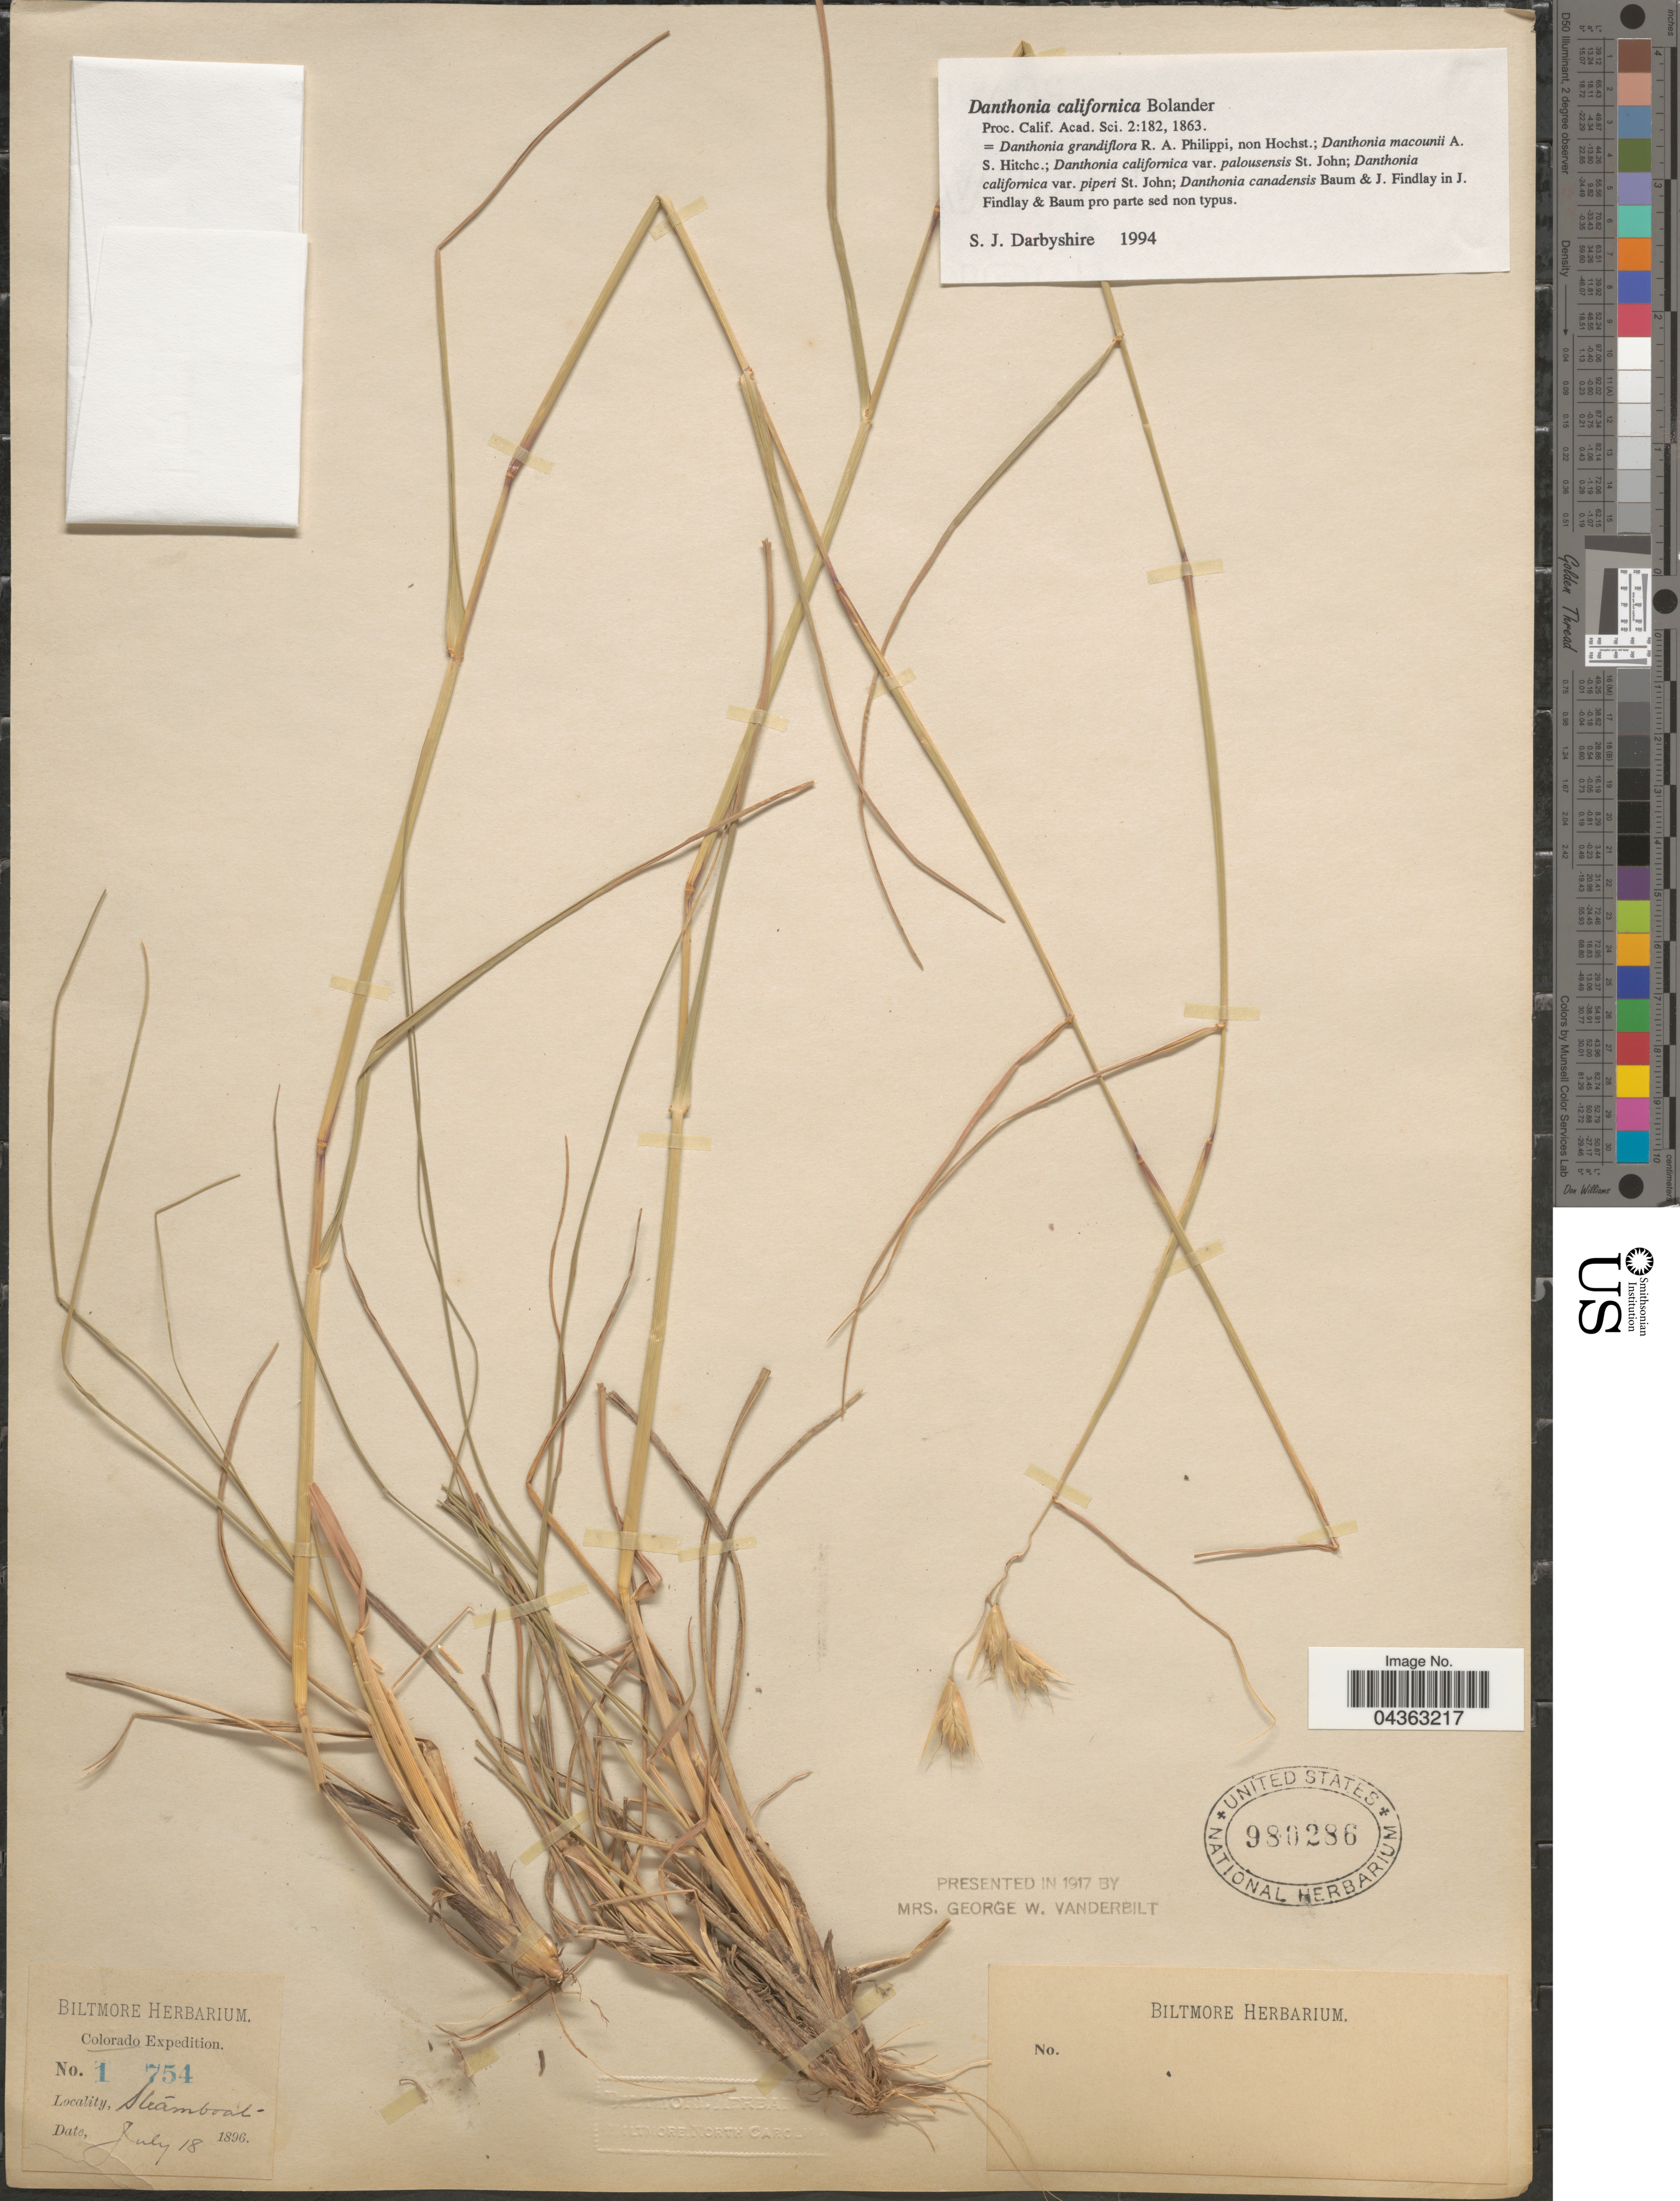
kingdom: Plantae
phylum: Tracheophyta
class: Liliopsida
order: Poales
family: Poaceae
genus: Danthonia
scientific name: Danthonia californica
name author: Bol.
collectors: ex herb. Biltmore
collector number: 1754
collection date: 1896-07-18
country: United States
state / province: Colorado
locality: Colorado Expedition. Steamboat.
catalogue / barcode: US 980286